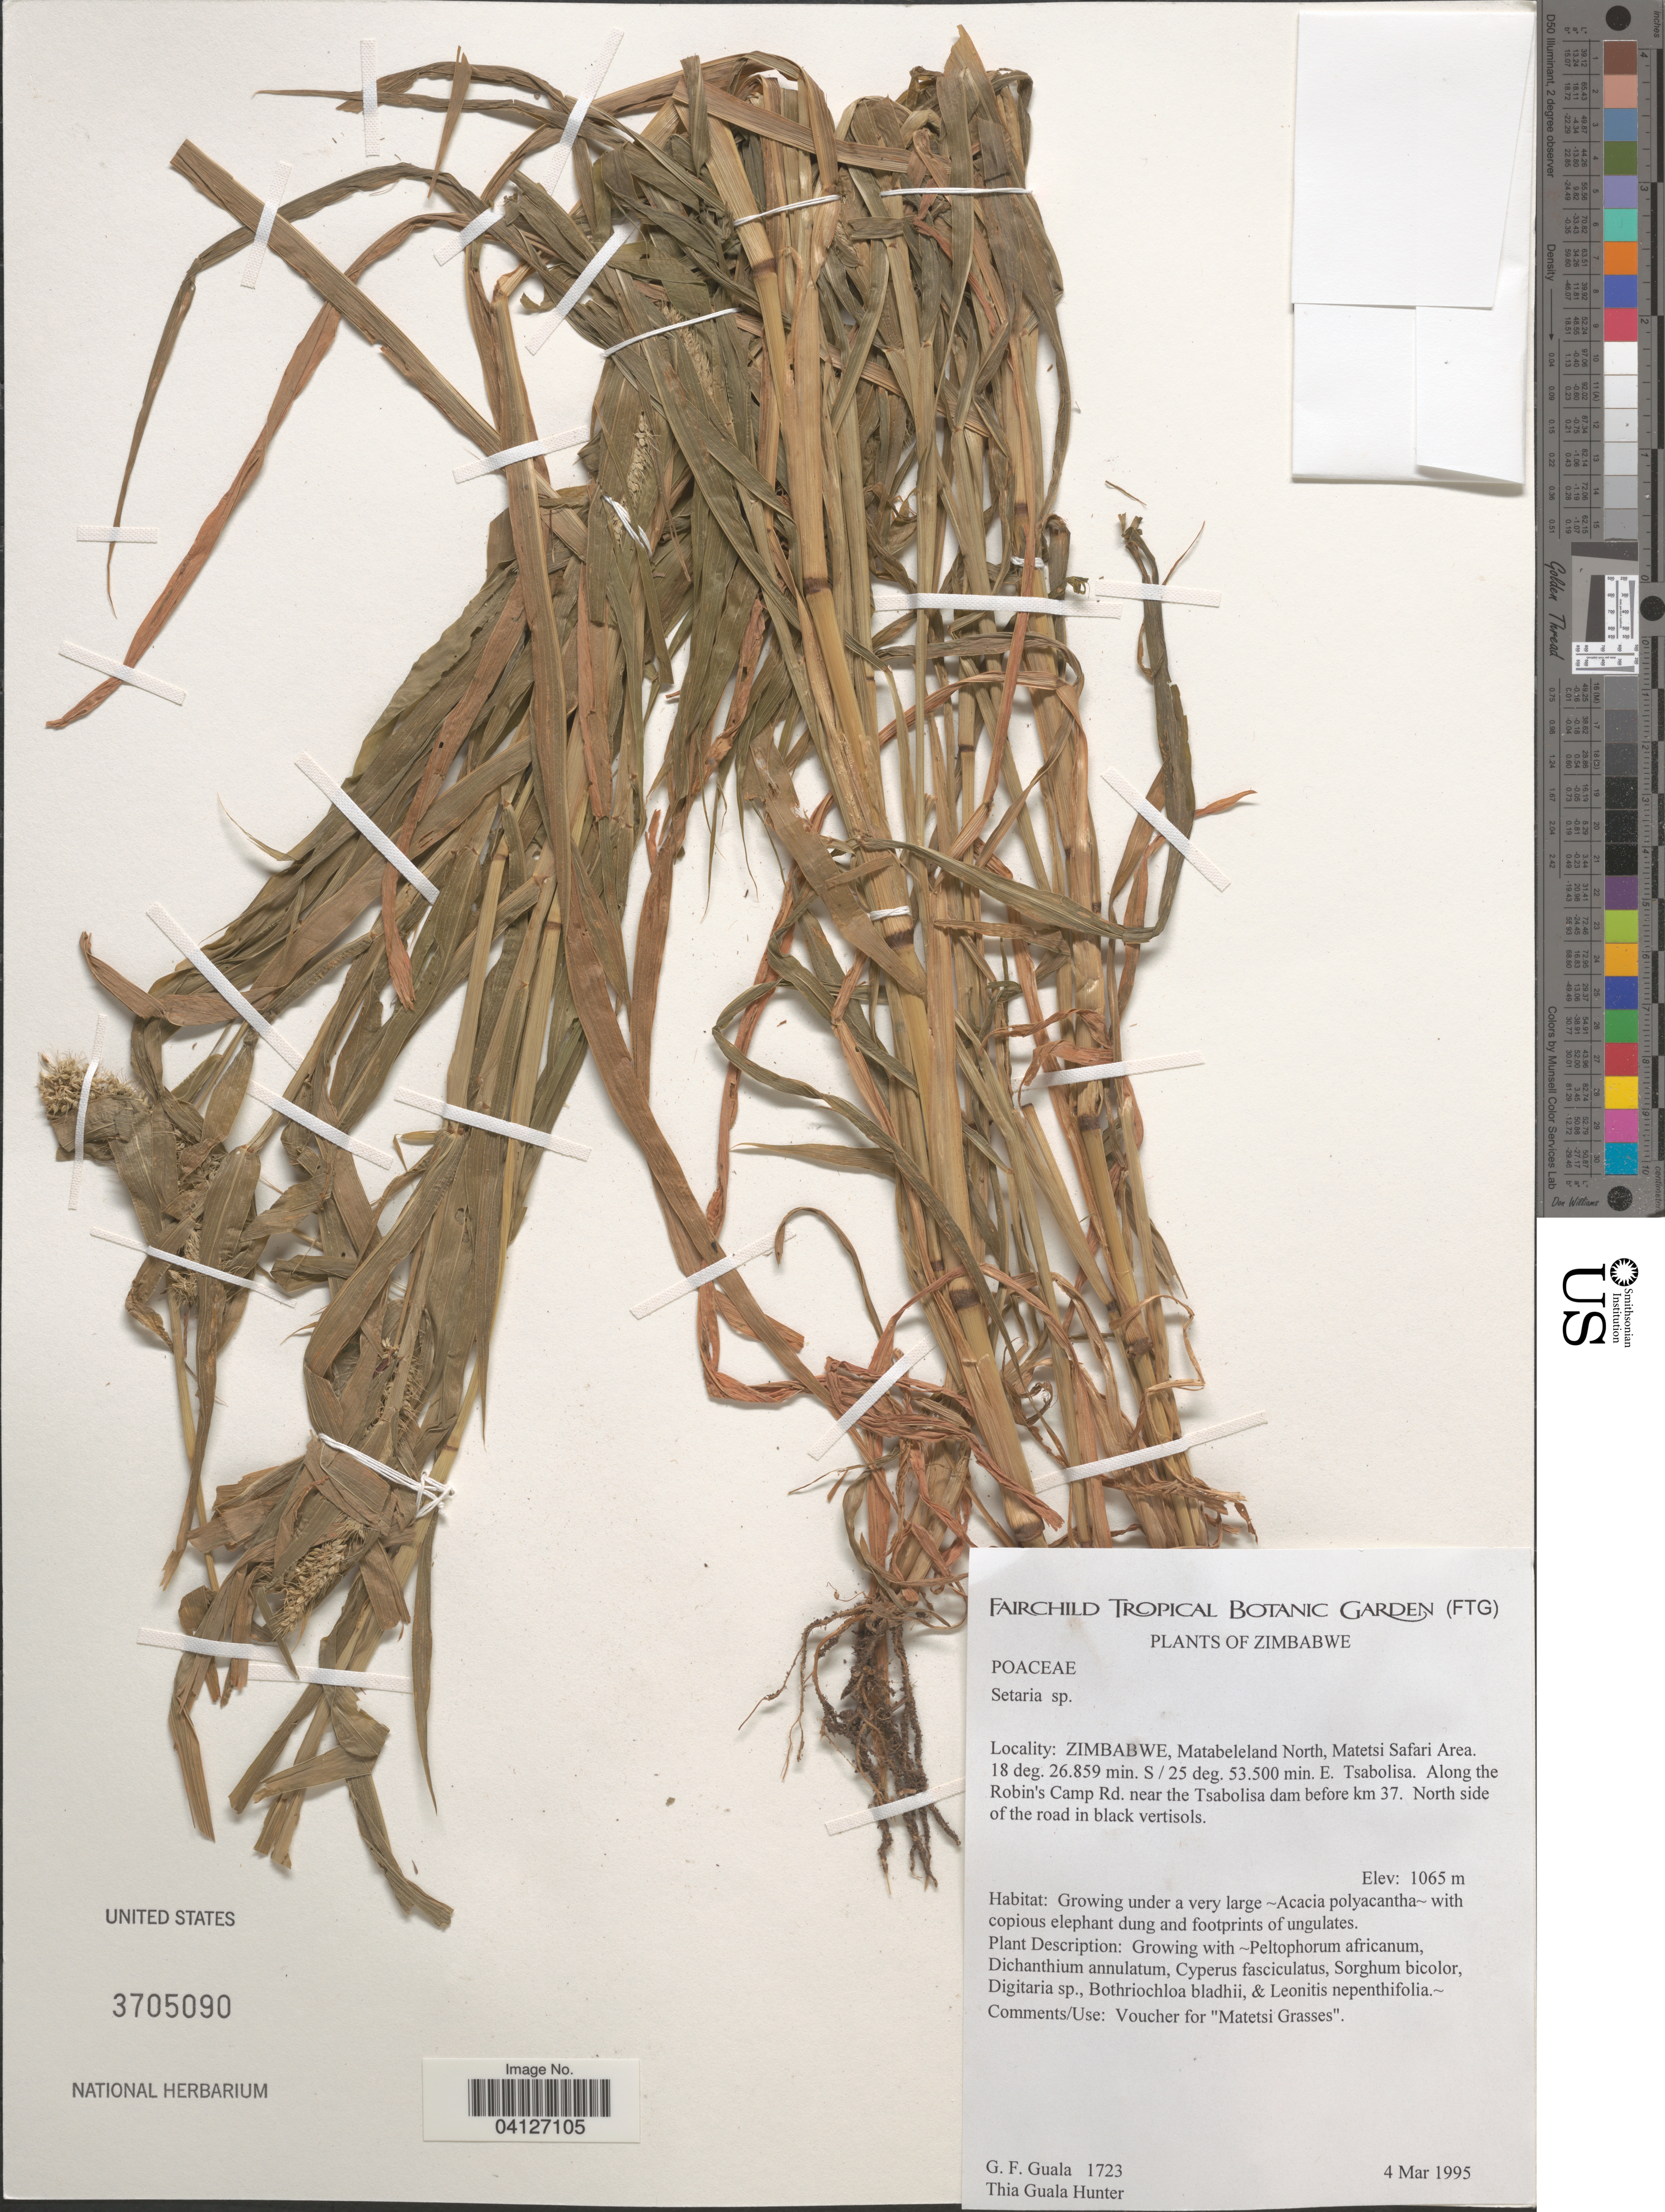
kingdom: Plantae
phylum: Tracheophyta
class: Liliopsida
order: Poales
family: Poaceae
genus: Setaria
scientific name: Setaria sp.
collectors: G. Guala & T. Hunter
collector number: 1723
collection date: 1995-03-04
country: Zimbabwe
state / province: Matabeleland North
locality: Matetsi Safari Area. Tsabolisa. Along the Robin's Camp Rd. near the Tsabolisa dam before km 37. North side of the road in black vertisols.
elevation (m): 1065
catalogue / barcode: US 3705090